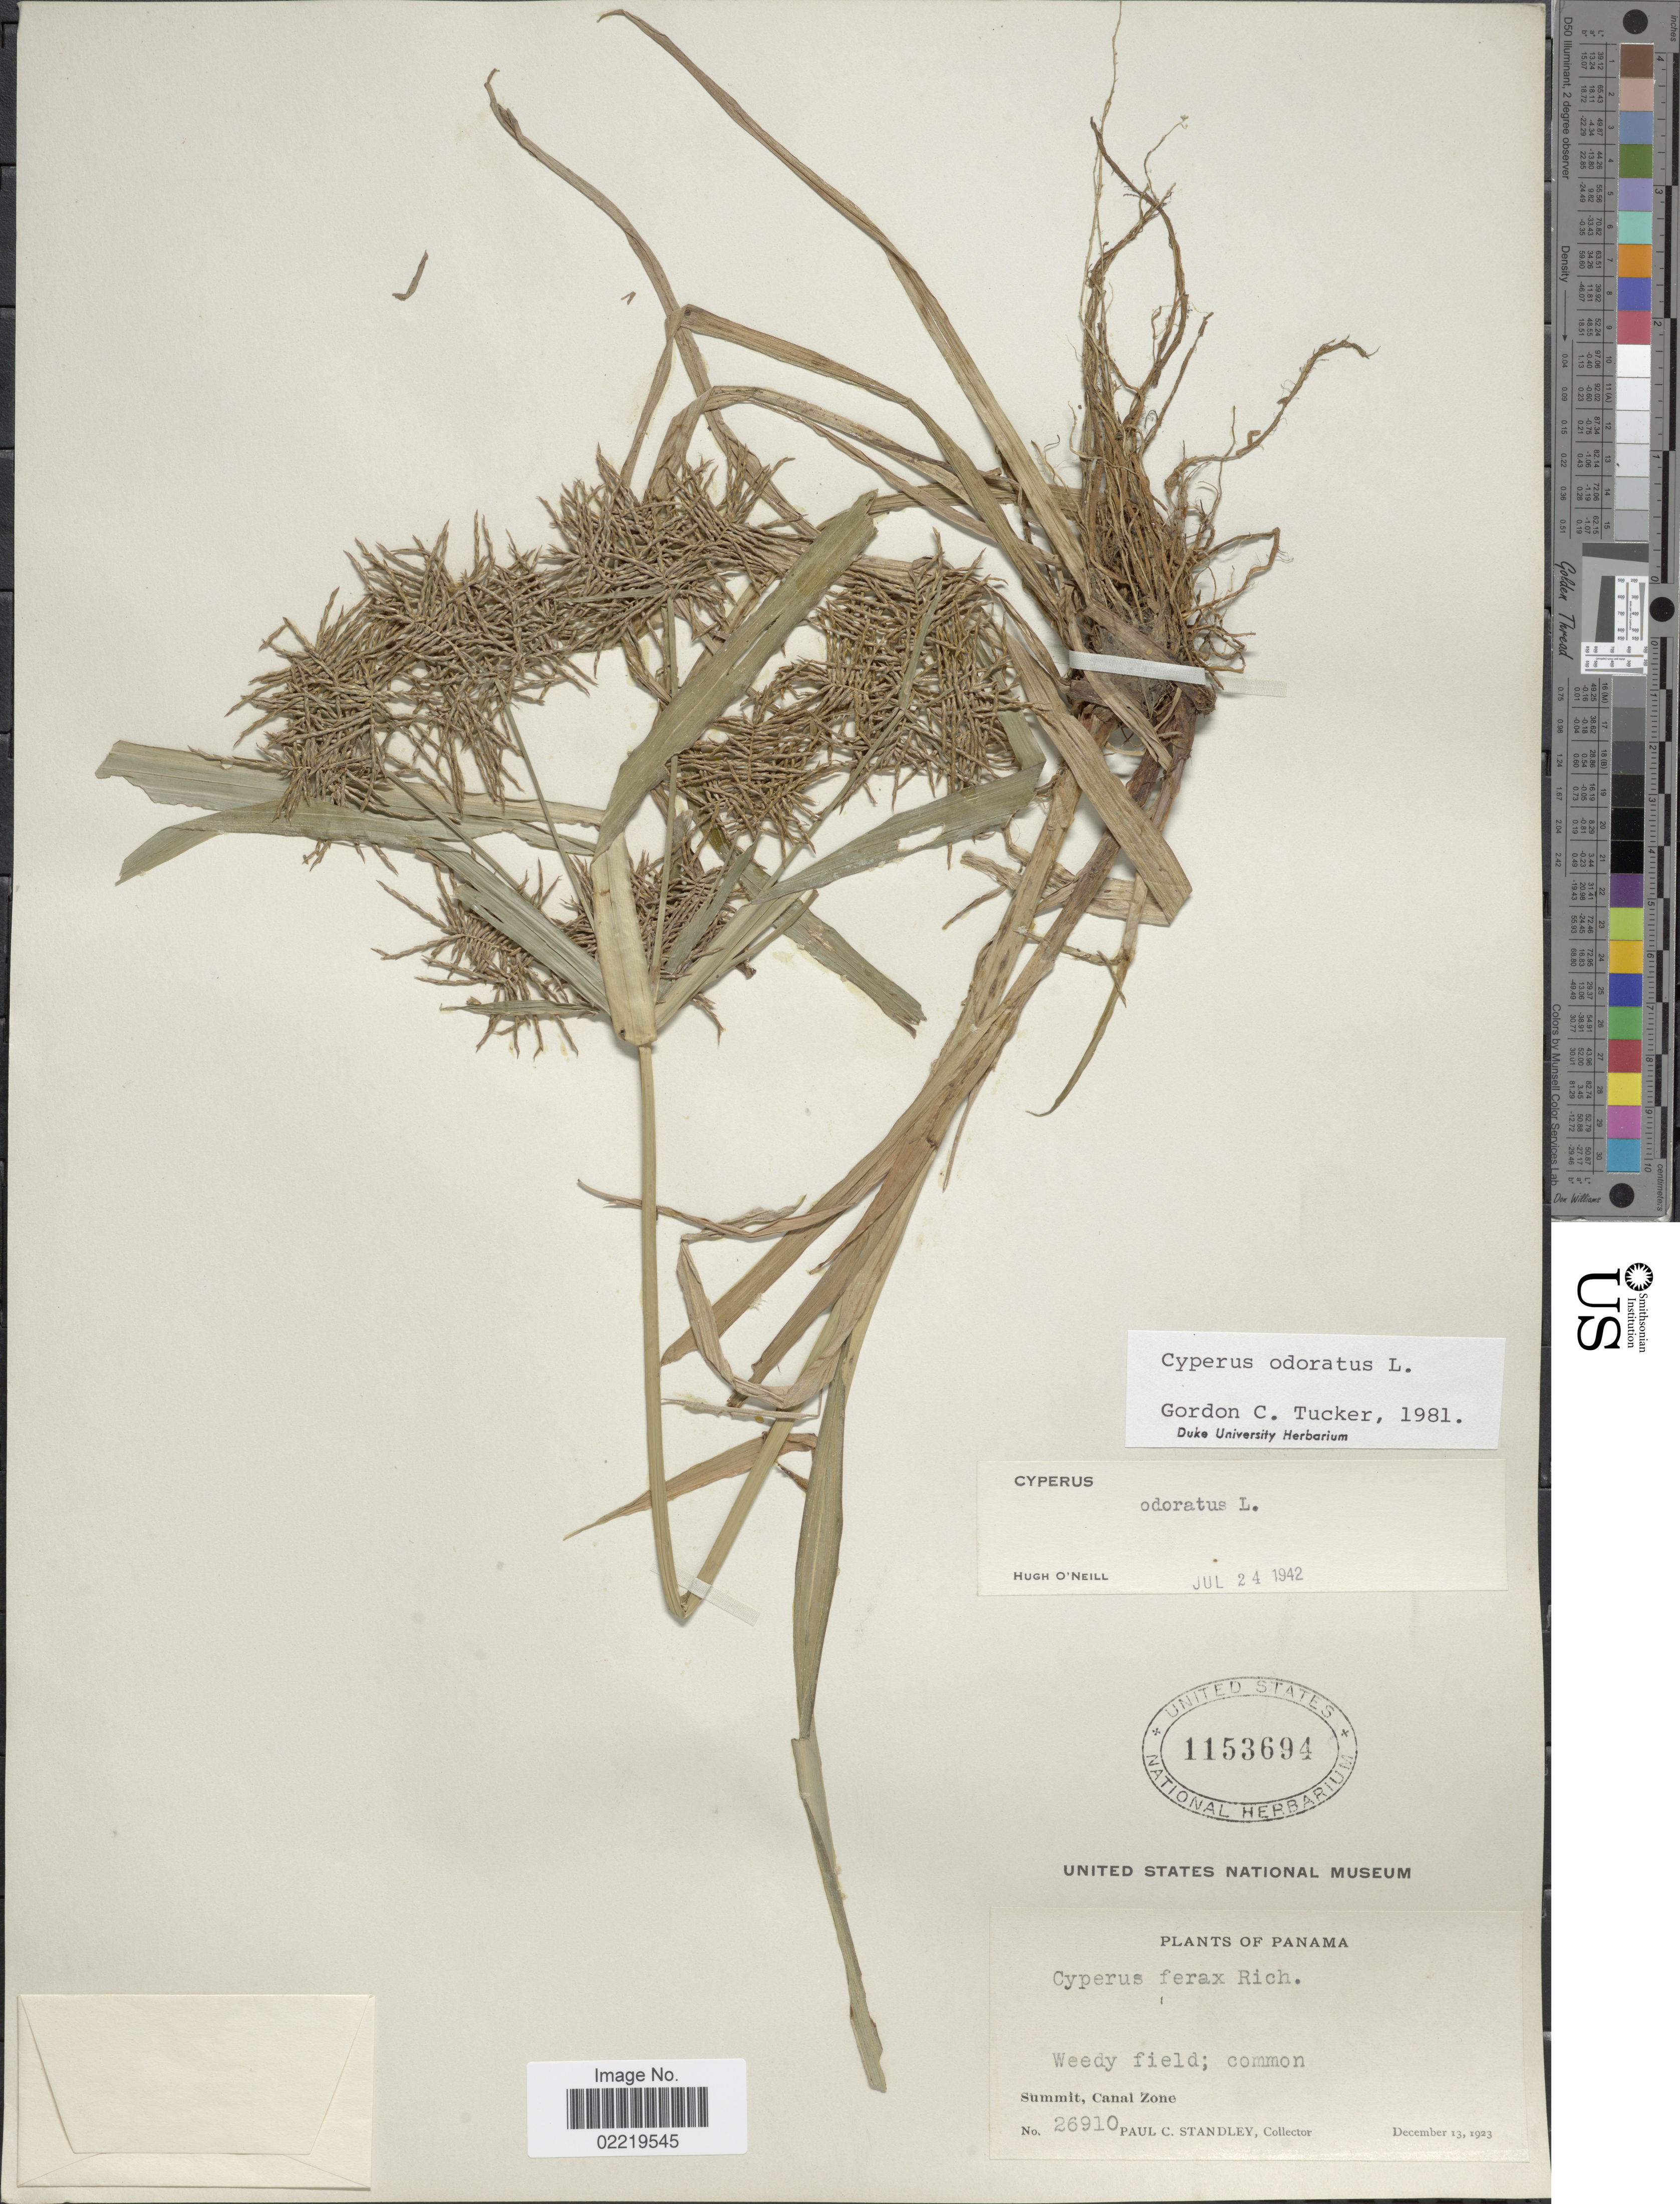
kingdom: Plantae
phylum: Tracheophyta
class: Liliopsida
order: Poales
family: Cyperaceae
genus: Cyperus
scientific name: Cyperus odoratus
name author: L.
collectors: P. C. Standley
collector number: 26910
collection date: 1923-12-13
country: Panama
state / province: Colón / Panamá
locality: Weedy field, Summit, Canal Zone.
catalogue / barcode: US 1153694